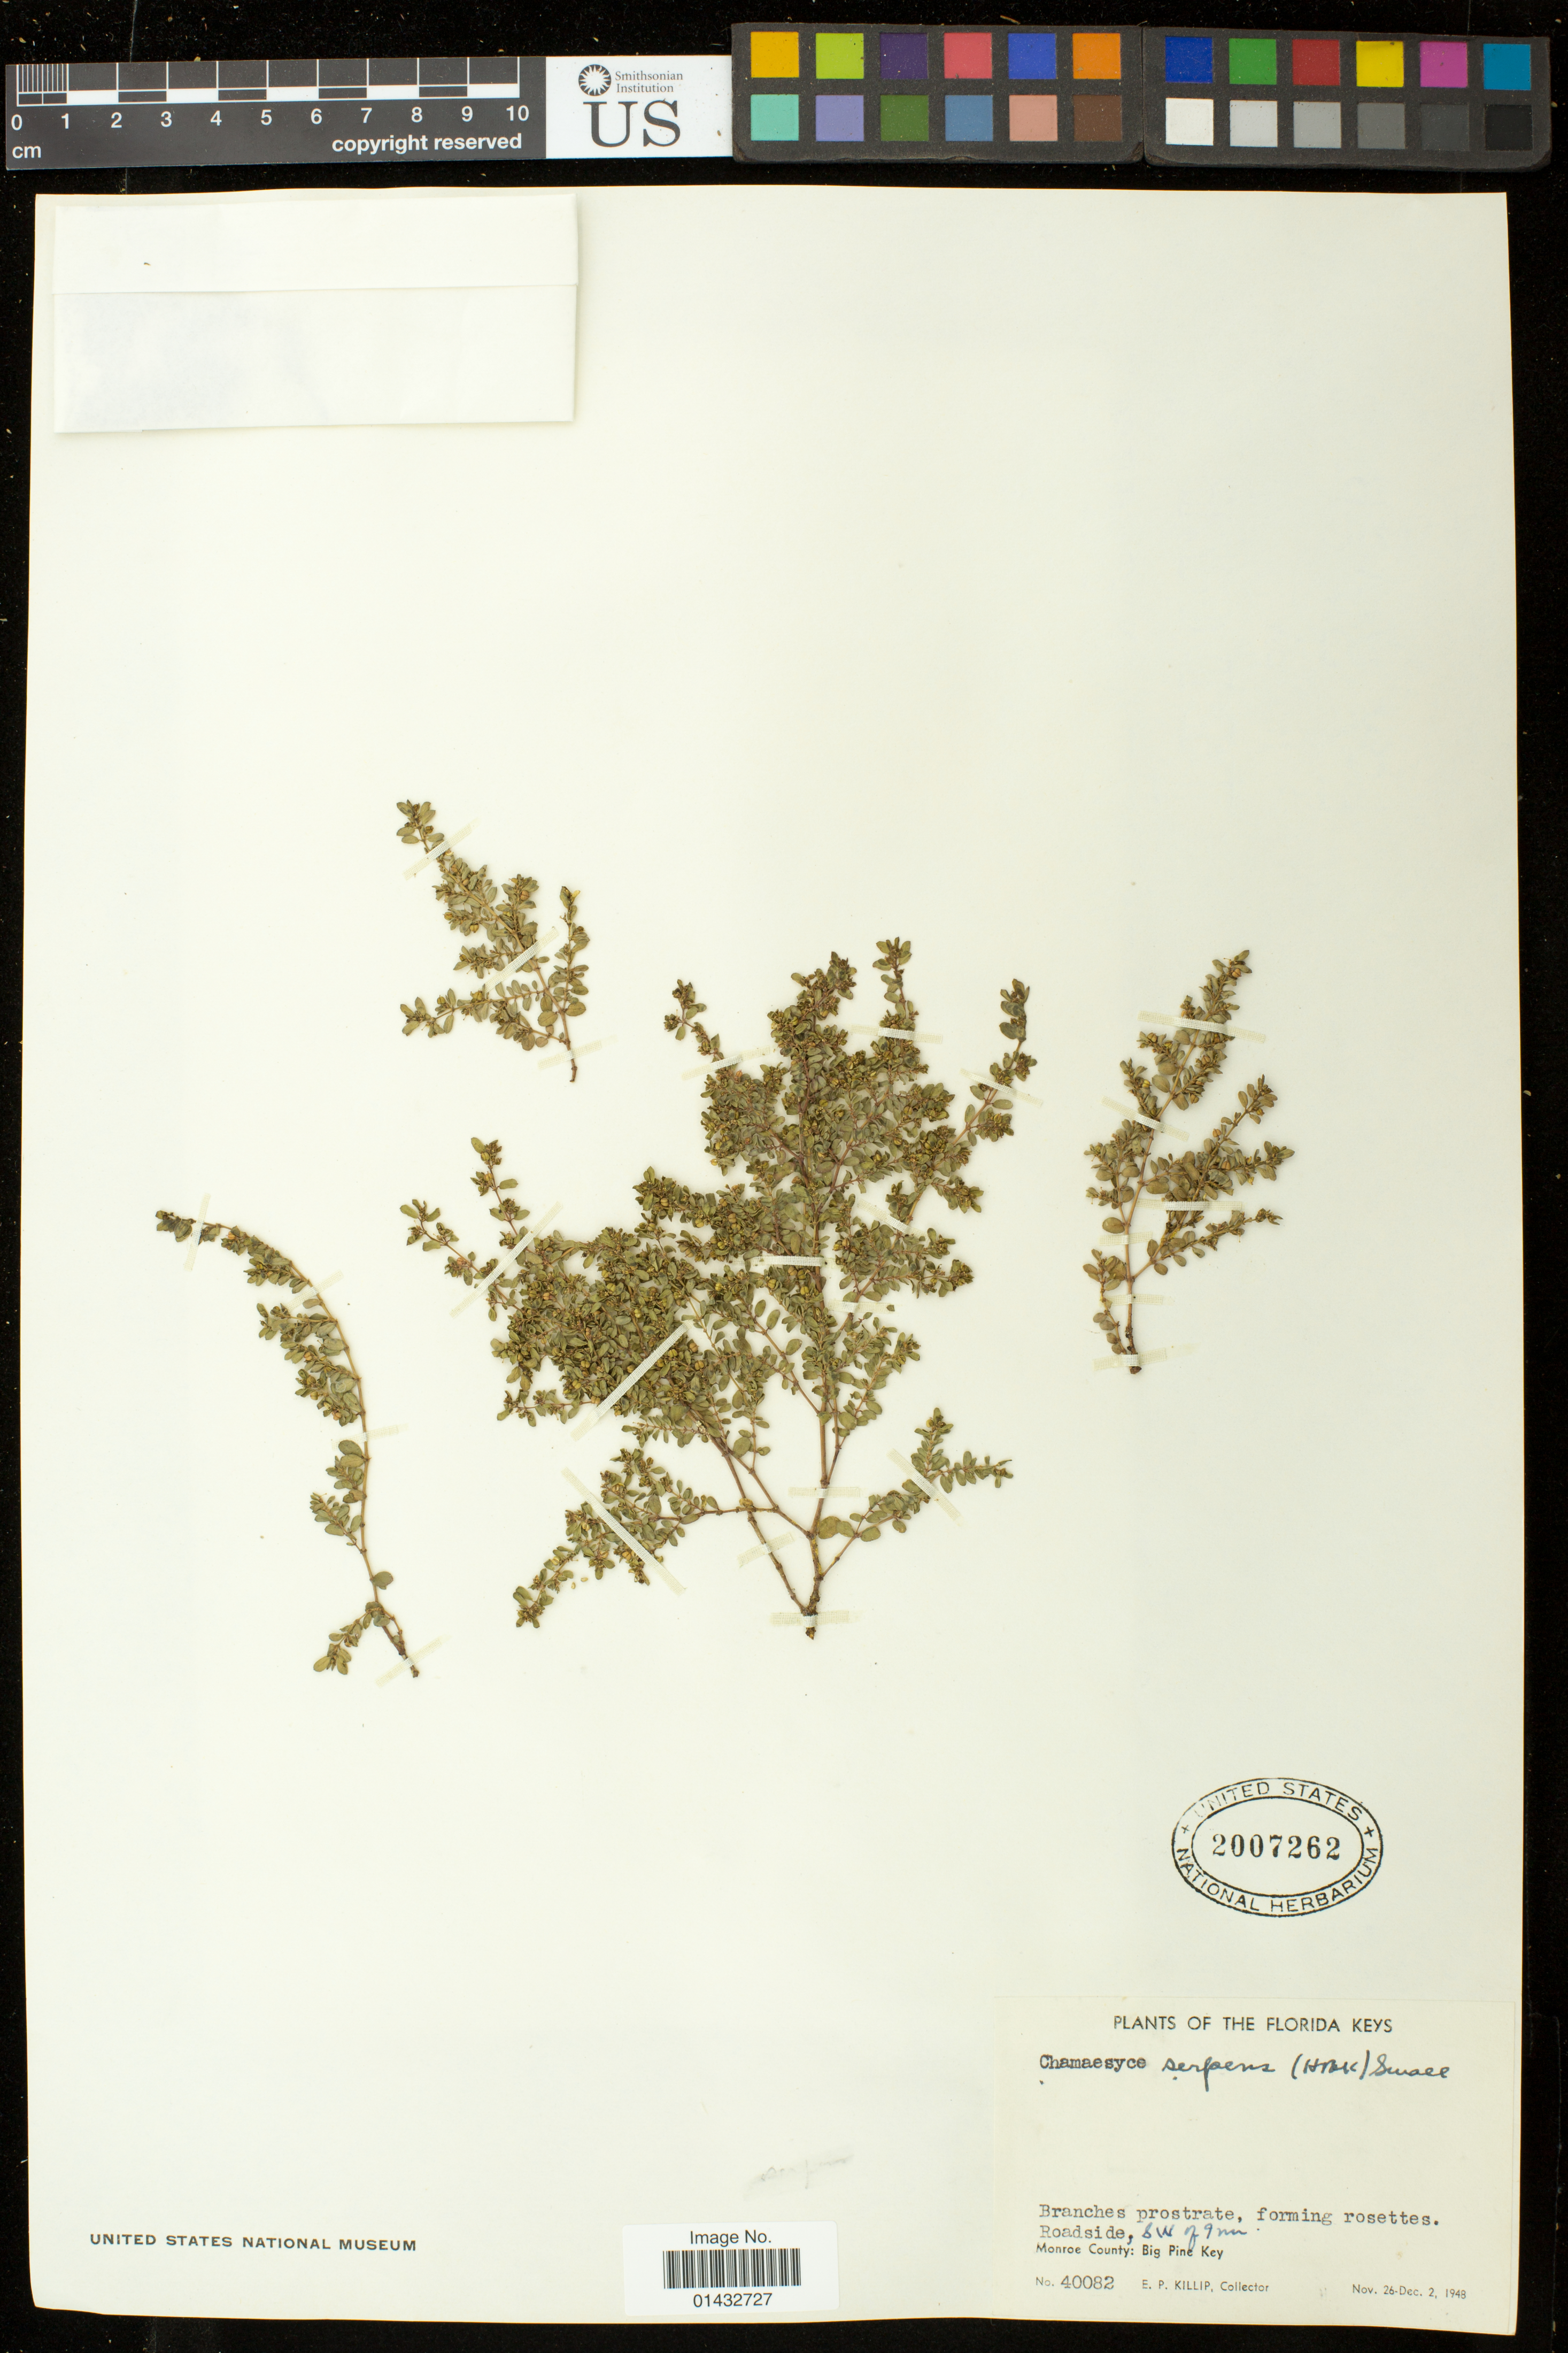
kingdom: Plantae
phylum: Tracheophyta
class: Magnoliopsida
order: Malpighiales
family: Euphorbiaceae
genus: Euphorbia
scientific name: Euphorbia blodgettii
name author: Engelm. ex Hitchc.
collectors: E. P. Killip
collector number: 40082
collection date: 1948-11-26/1948-12-02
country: United States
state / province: Florida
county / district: Monroe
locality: Big Pine Key; Roadside, SW of 9 mi.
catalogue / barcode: US 2007262